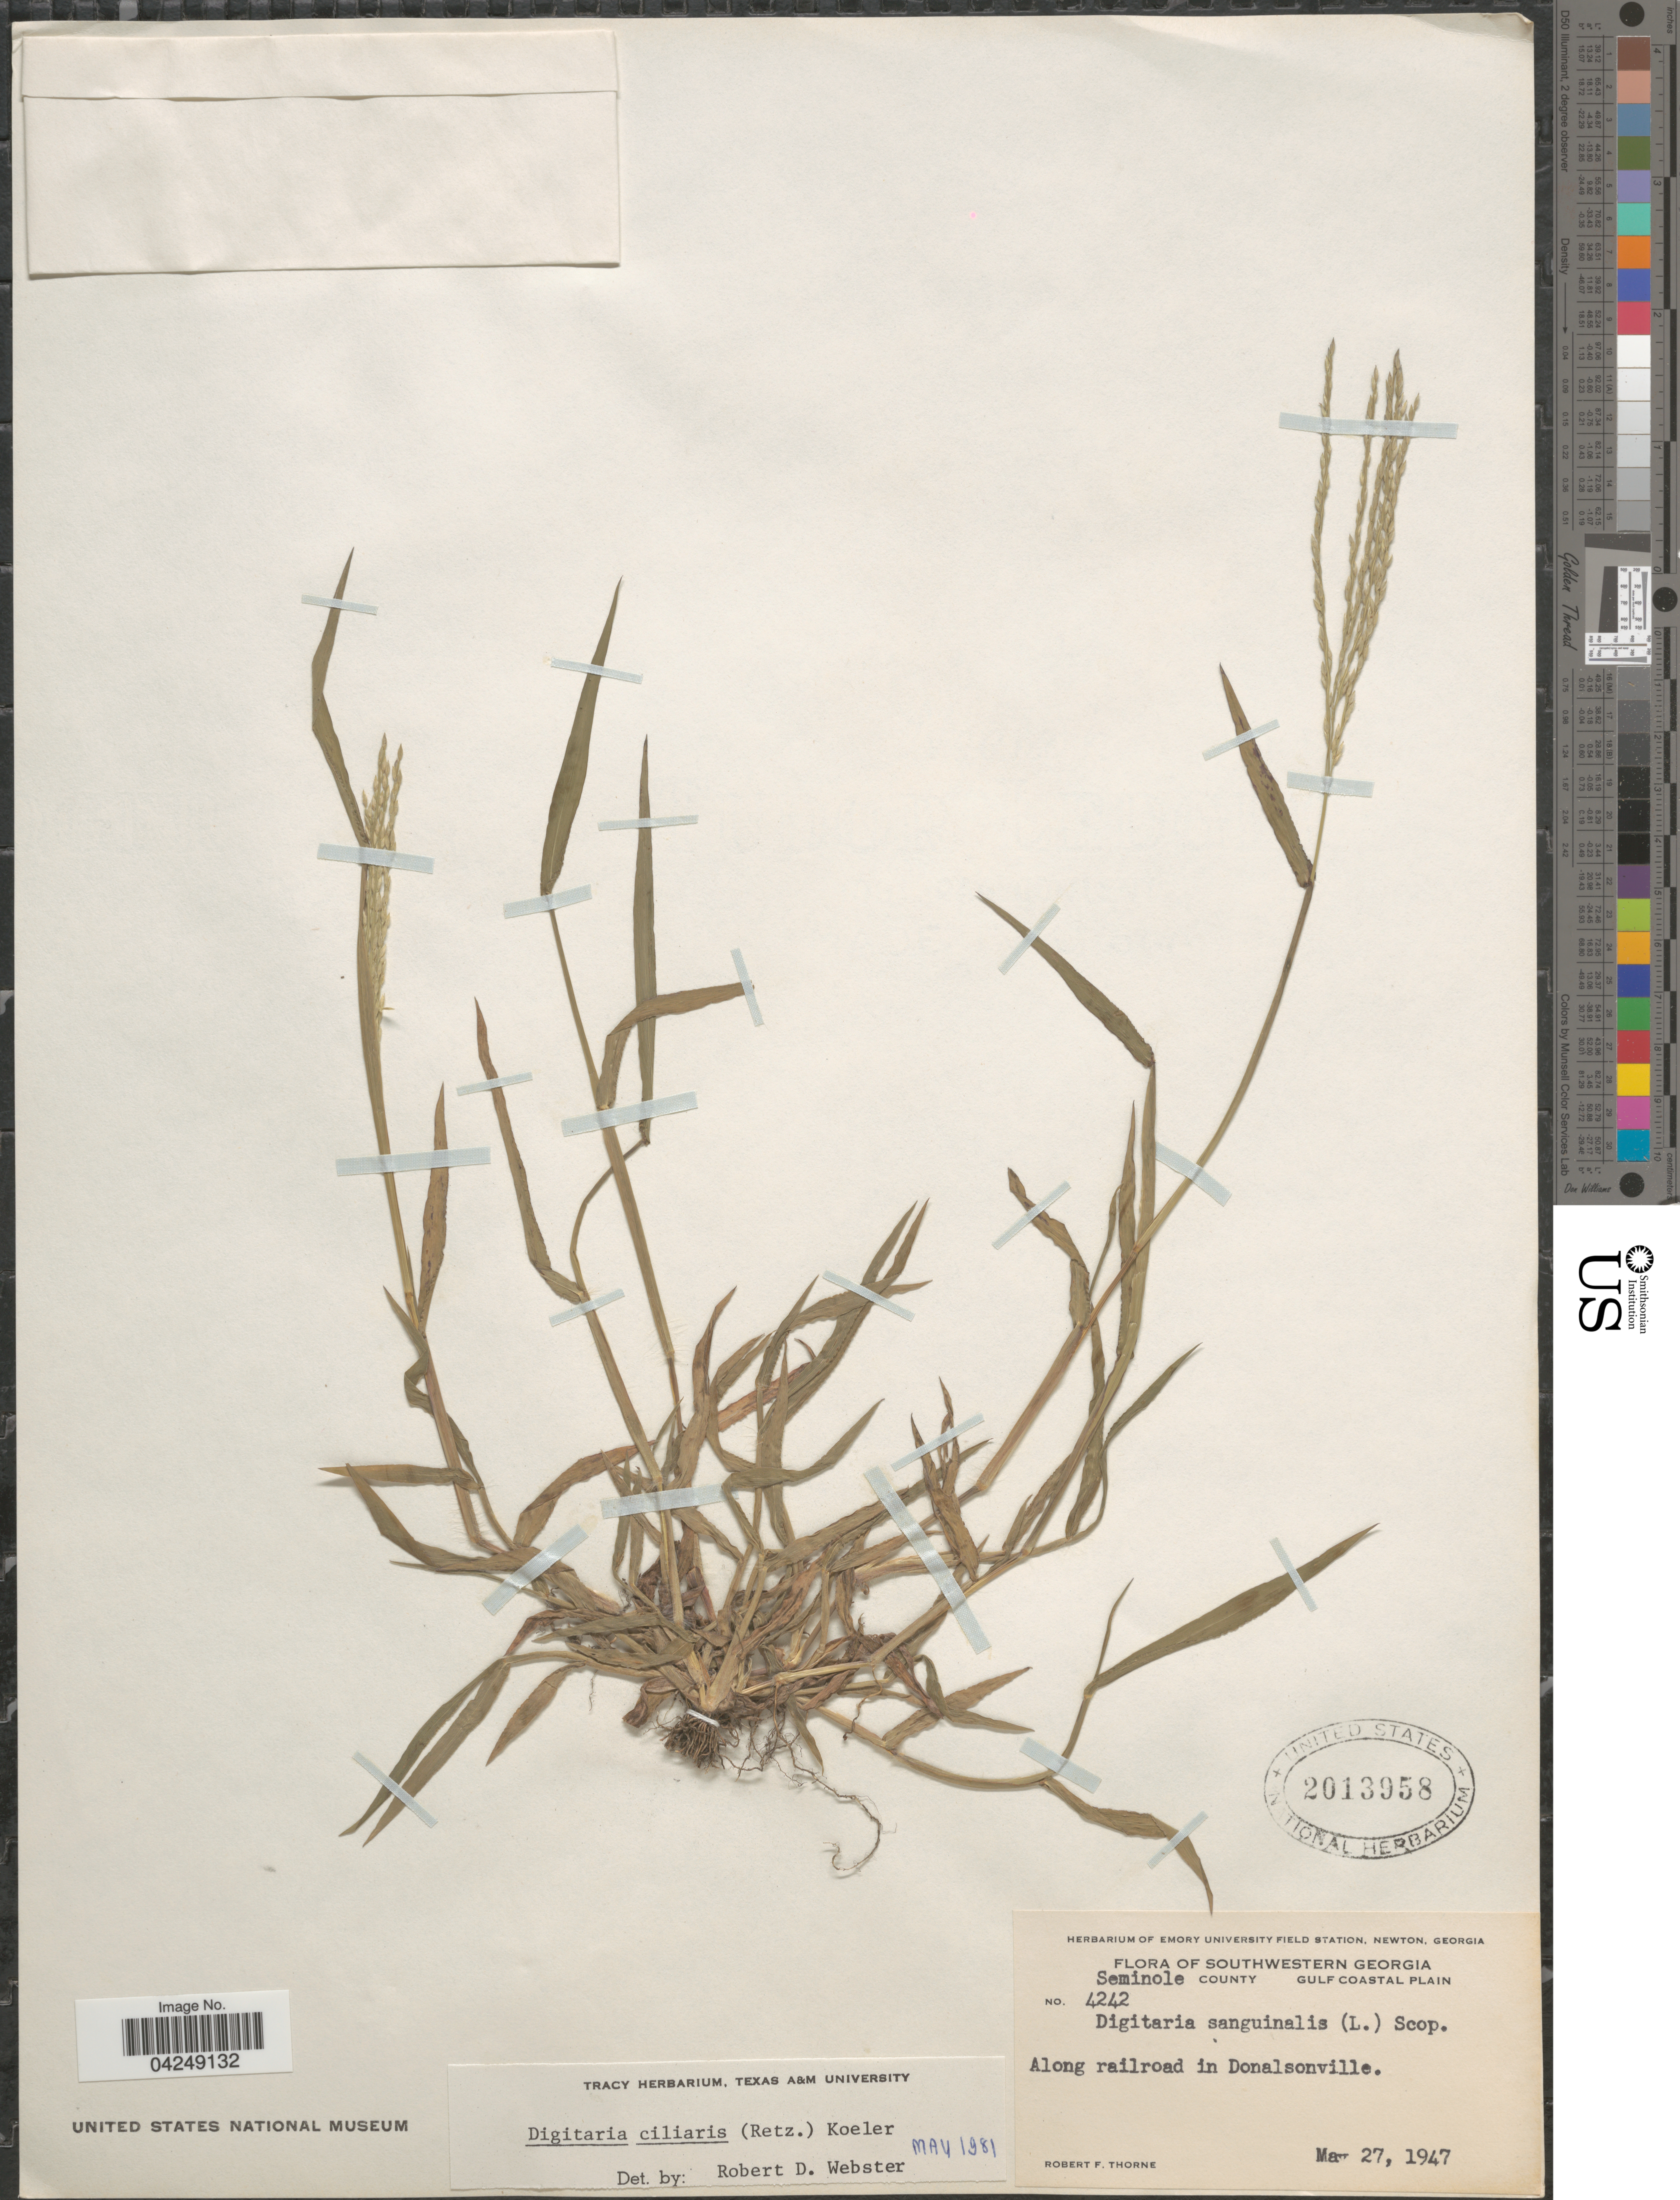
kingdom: Plantae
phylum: Tracheophyta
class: Liliopsida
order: Poales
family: Poaceae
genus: Digitaria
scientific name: Digitaria ciliaris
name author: (Retz.) Koeler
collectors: R. F. Thorne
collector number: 4242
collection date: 1947-03-27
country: United States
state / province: Georgia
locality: Southwestern Georgia. Seminole County. Gulf Coastal Plain. Along railroad in Donalsonville.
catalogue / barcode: US 2013958